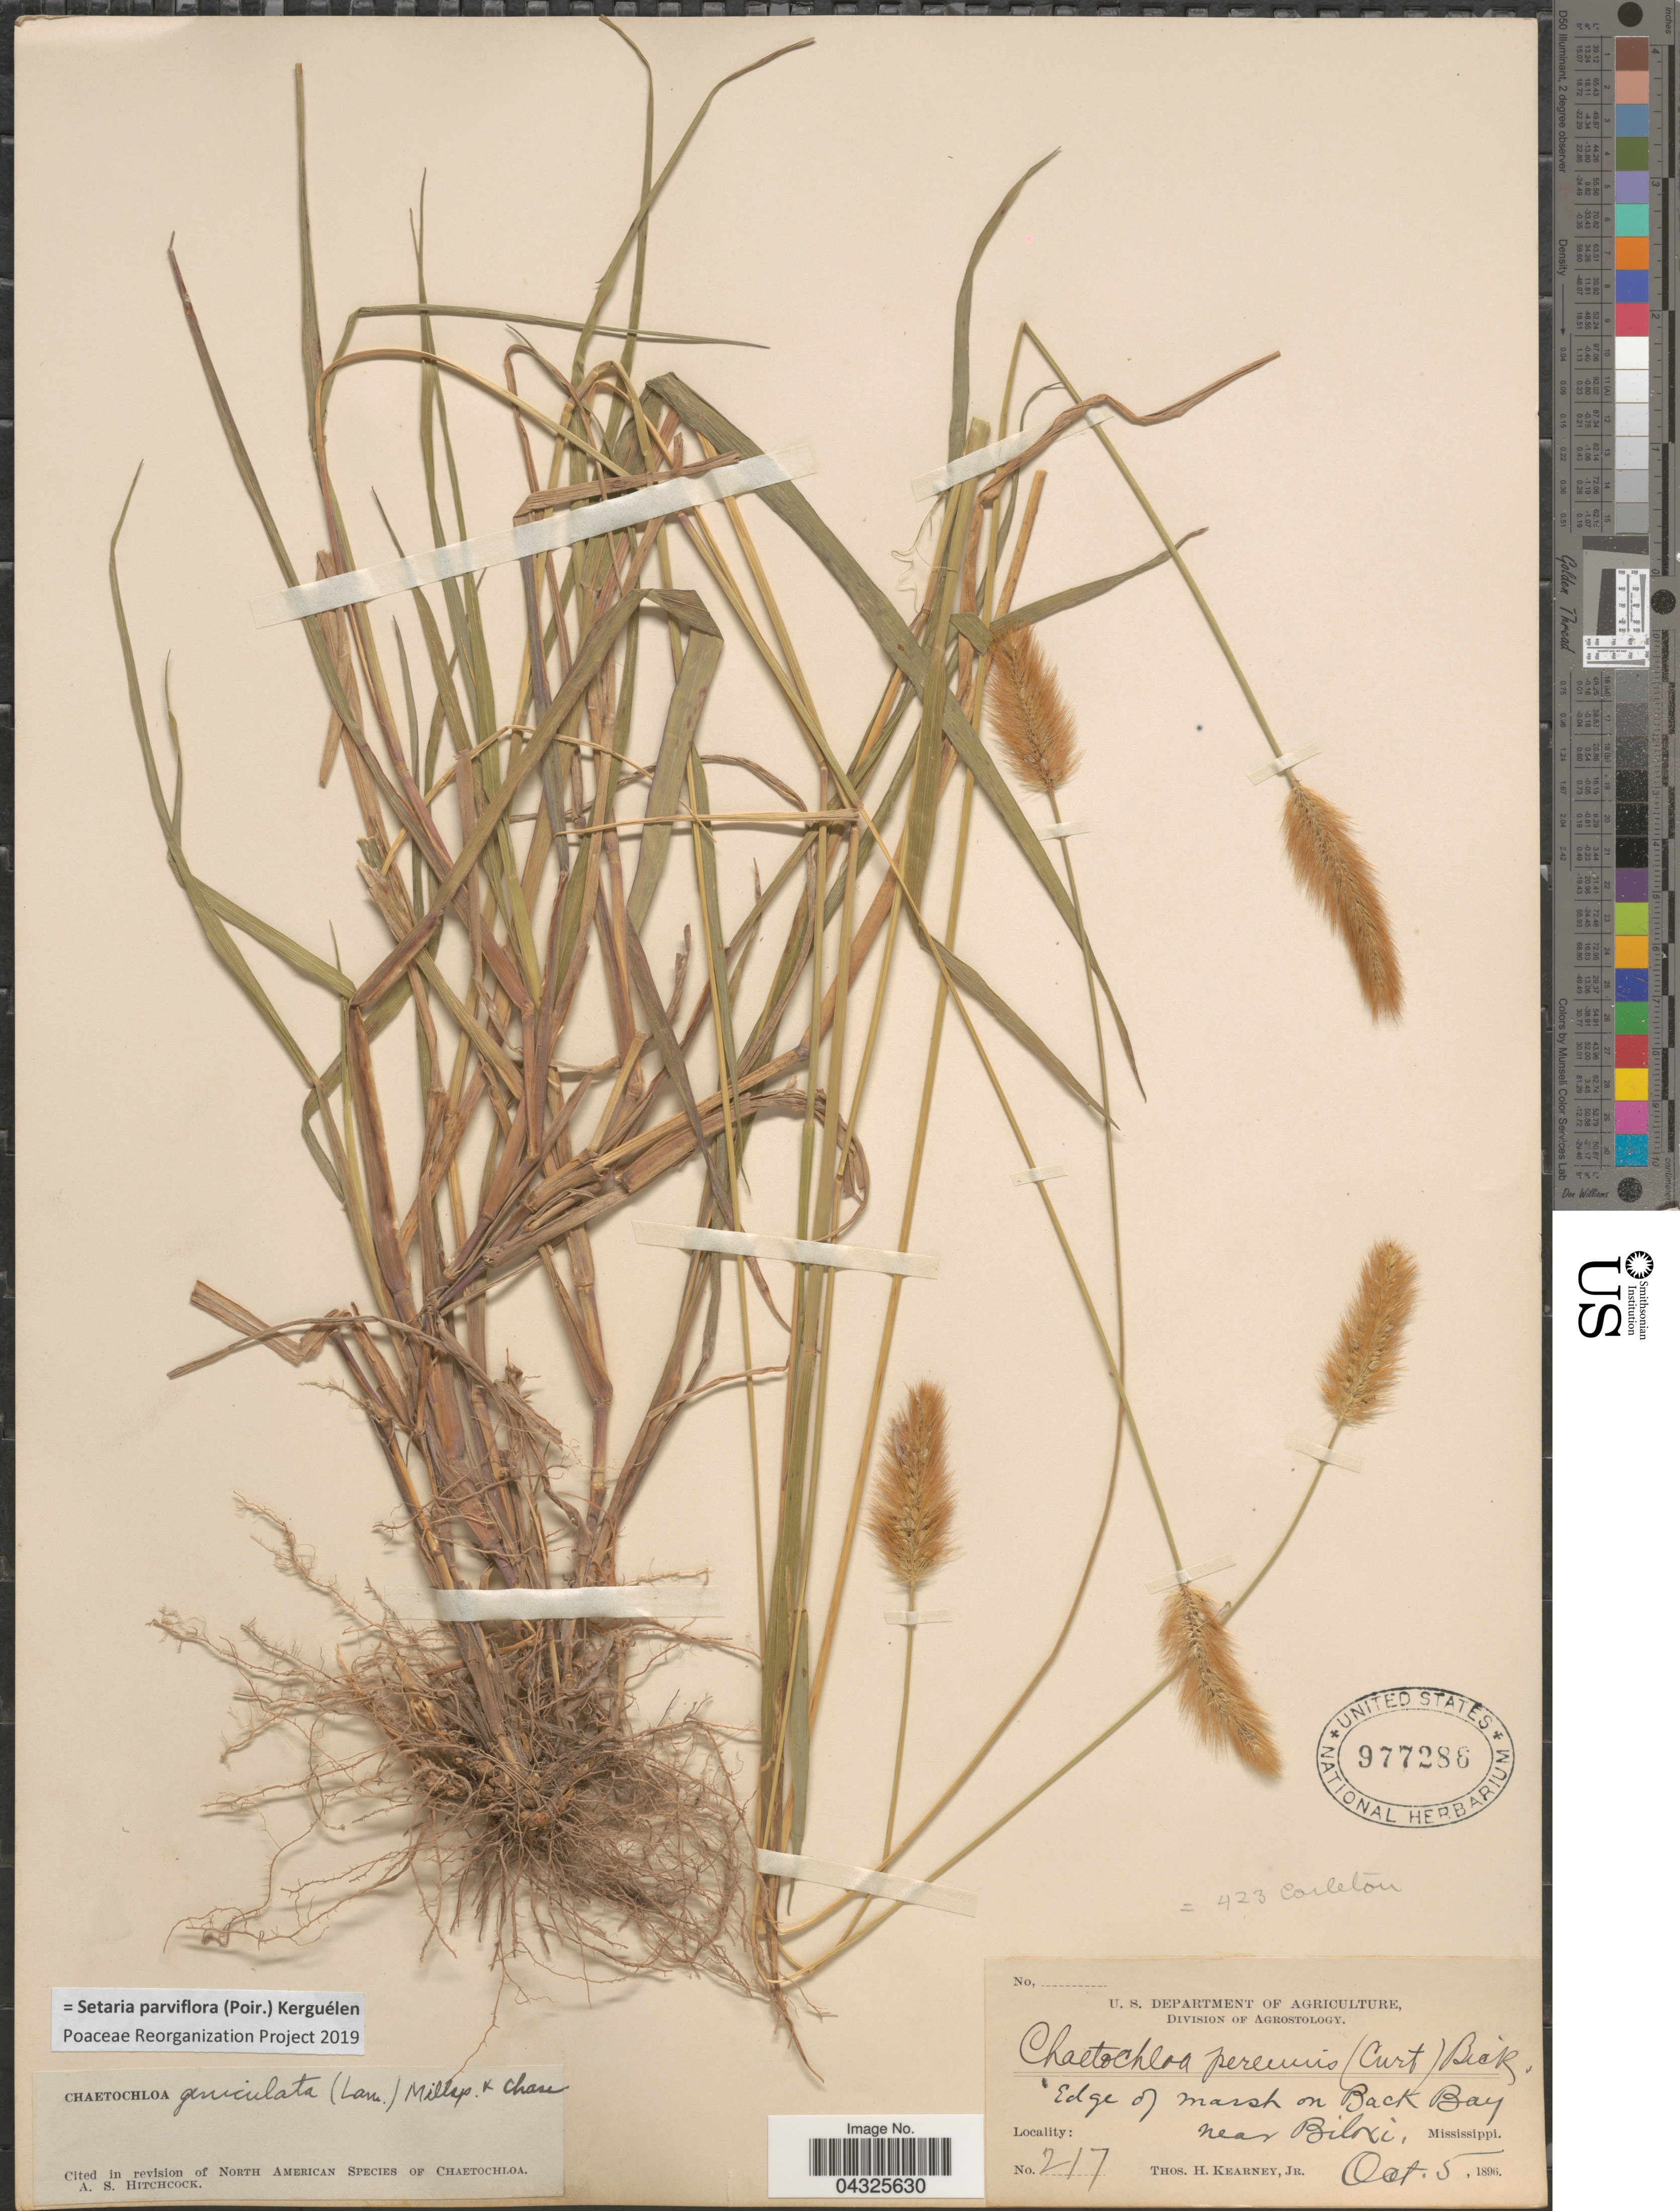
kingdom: Plantae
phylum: Tracheophyta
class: Liliopsida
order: Poales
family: Poaceae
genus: Setaria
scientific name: Setaria parviflora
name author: (Poir.) Kerguélen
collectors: T. H. Kearney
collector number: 217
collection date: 1896-10-05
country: United States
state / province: Mississippi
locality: Edge of marsh on Back Bay near Biloxi.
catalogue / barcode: US 977286